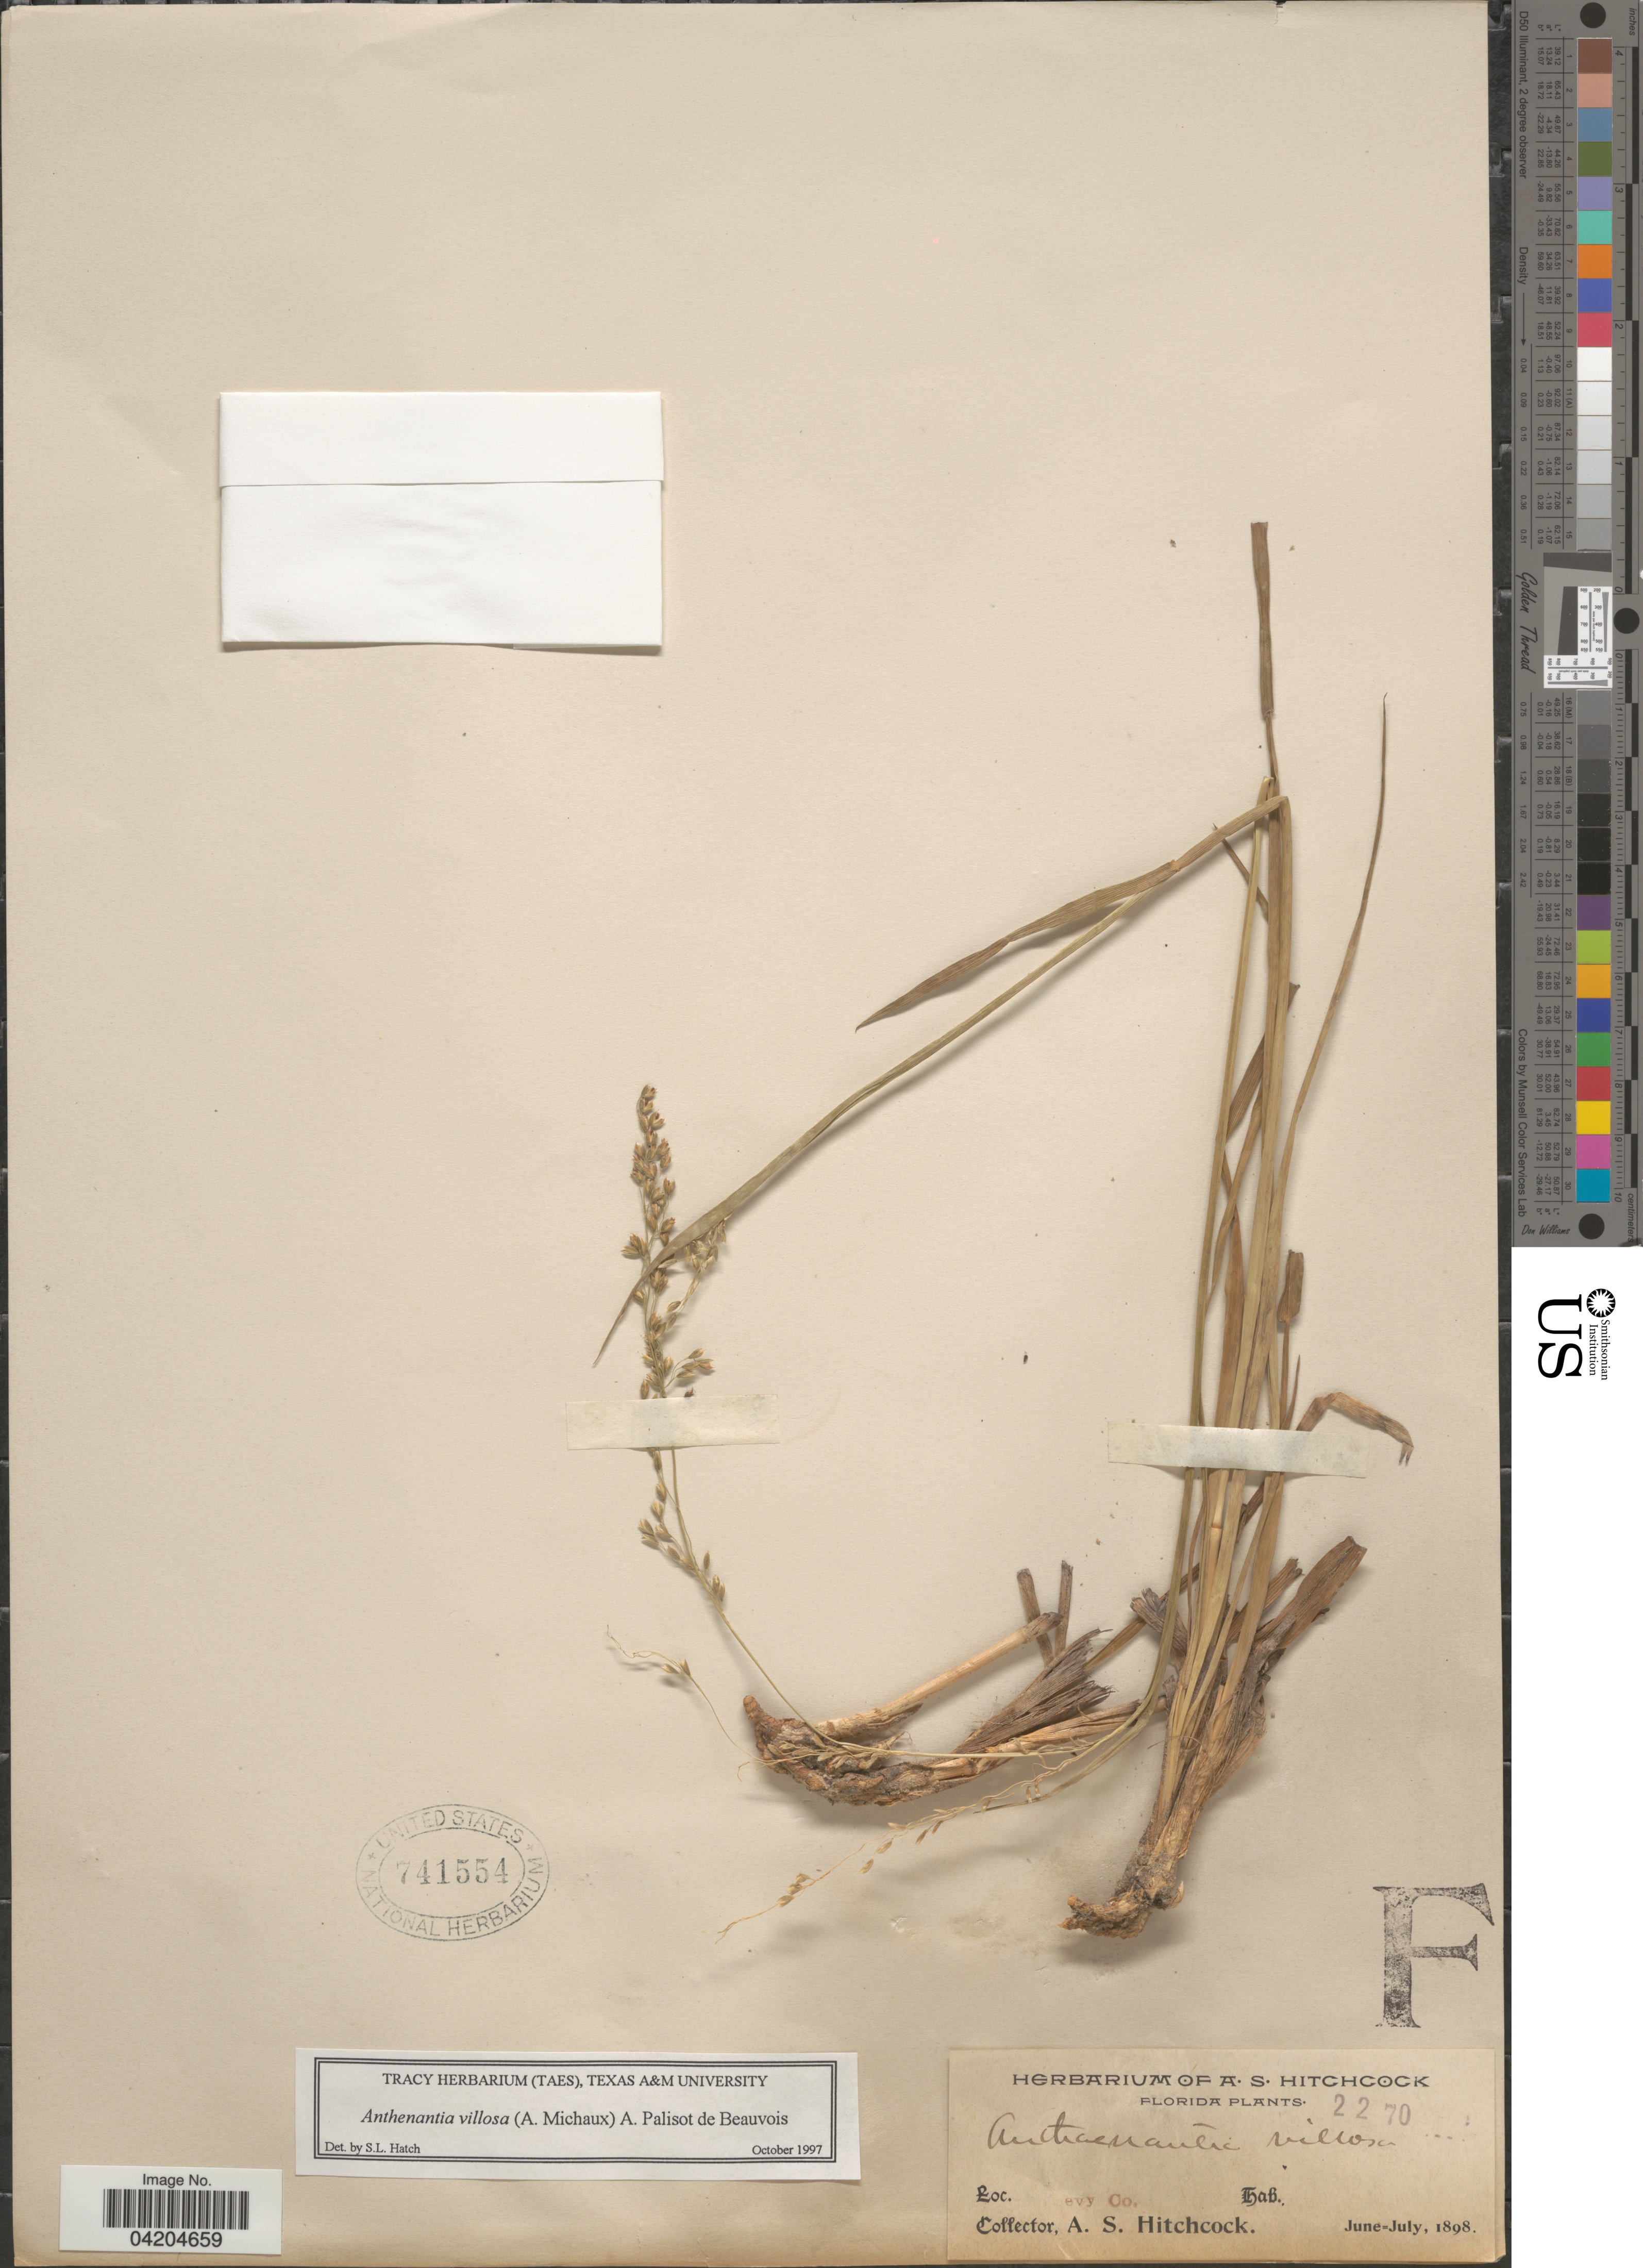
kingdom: Plantae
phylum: Tracheophyta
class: Liliopsida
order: Poales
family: Poaceae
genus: Anthaenantia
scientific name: Anthaenantia villosa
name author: (Michx.) P. Beauv.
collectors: A. S. Hitchcock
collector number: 2270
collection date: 1898-06/1898-07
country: United States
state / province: Florida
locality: Evy Co.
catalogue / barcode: US 741554